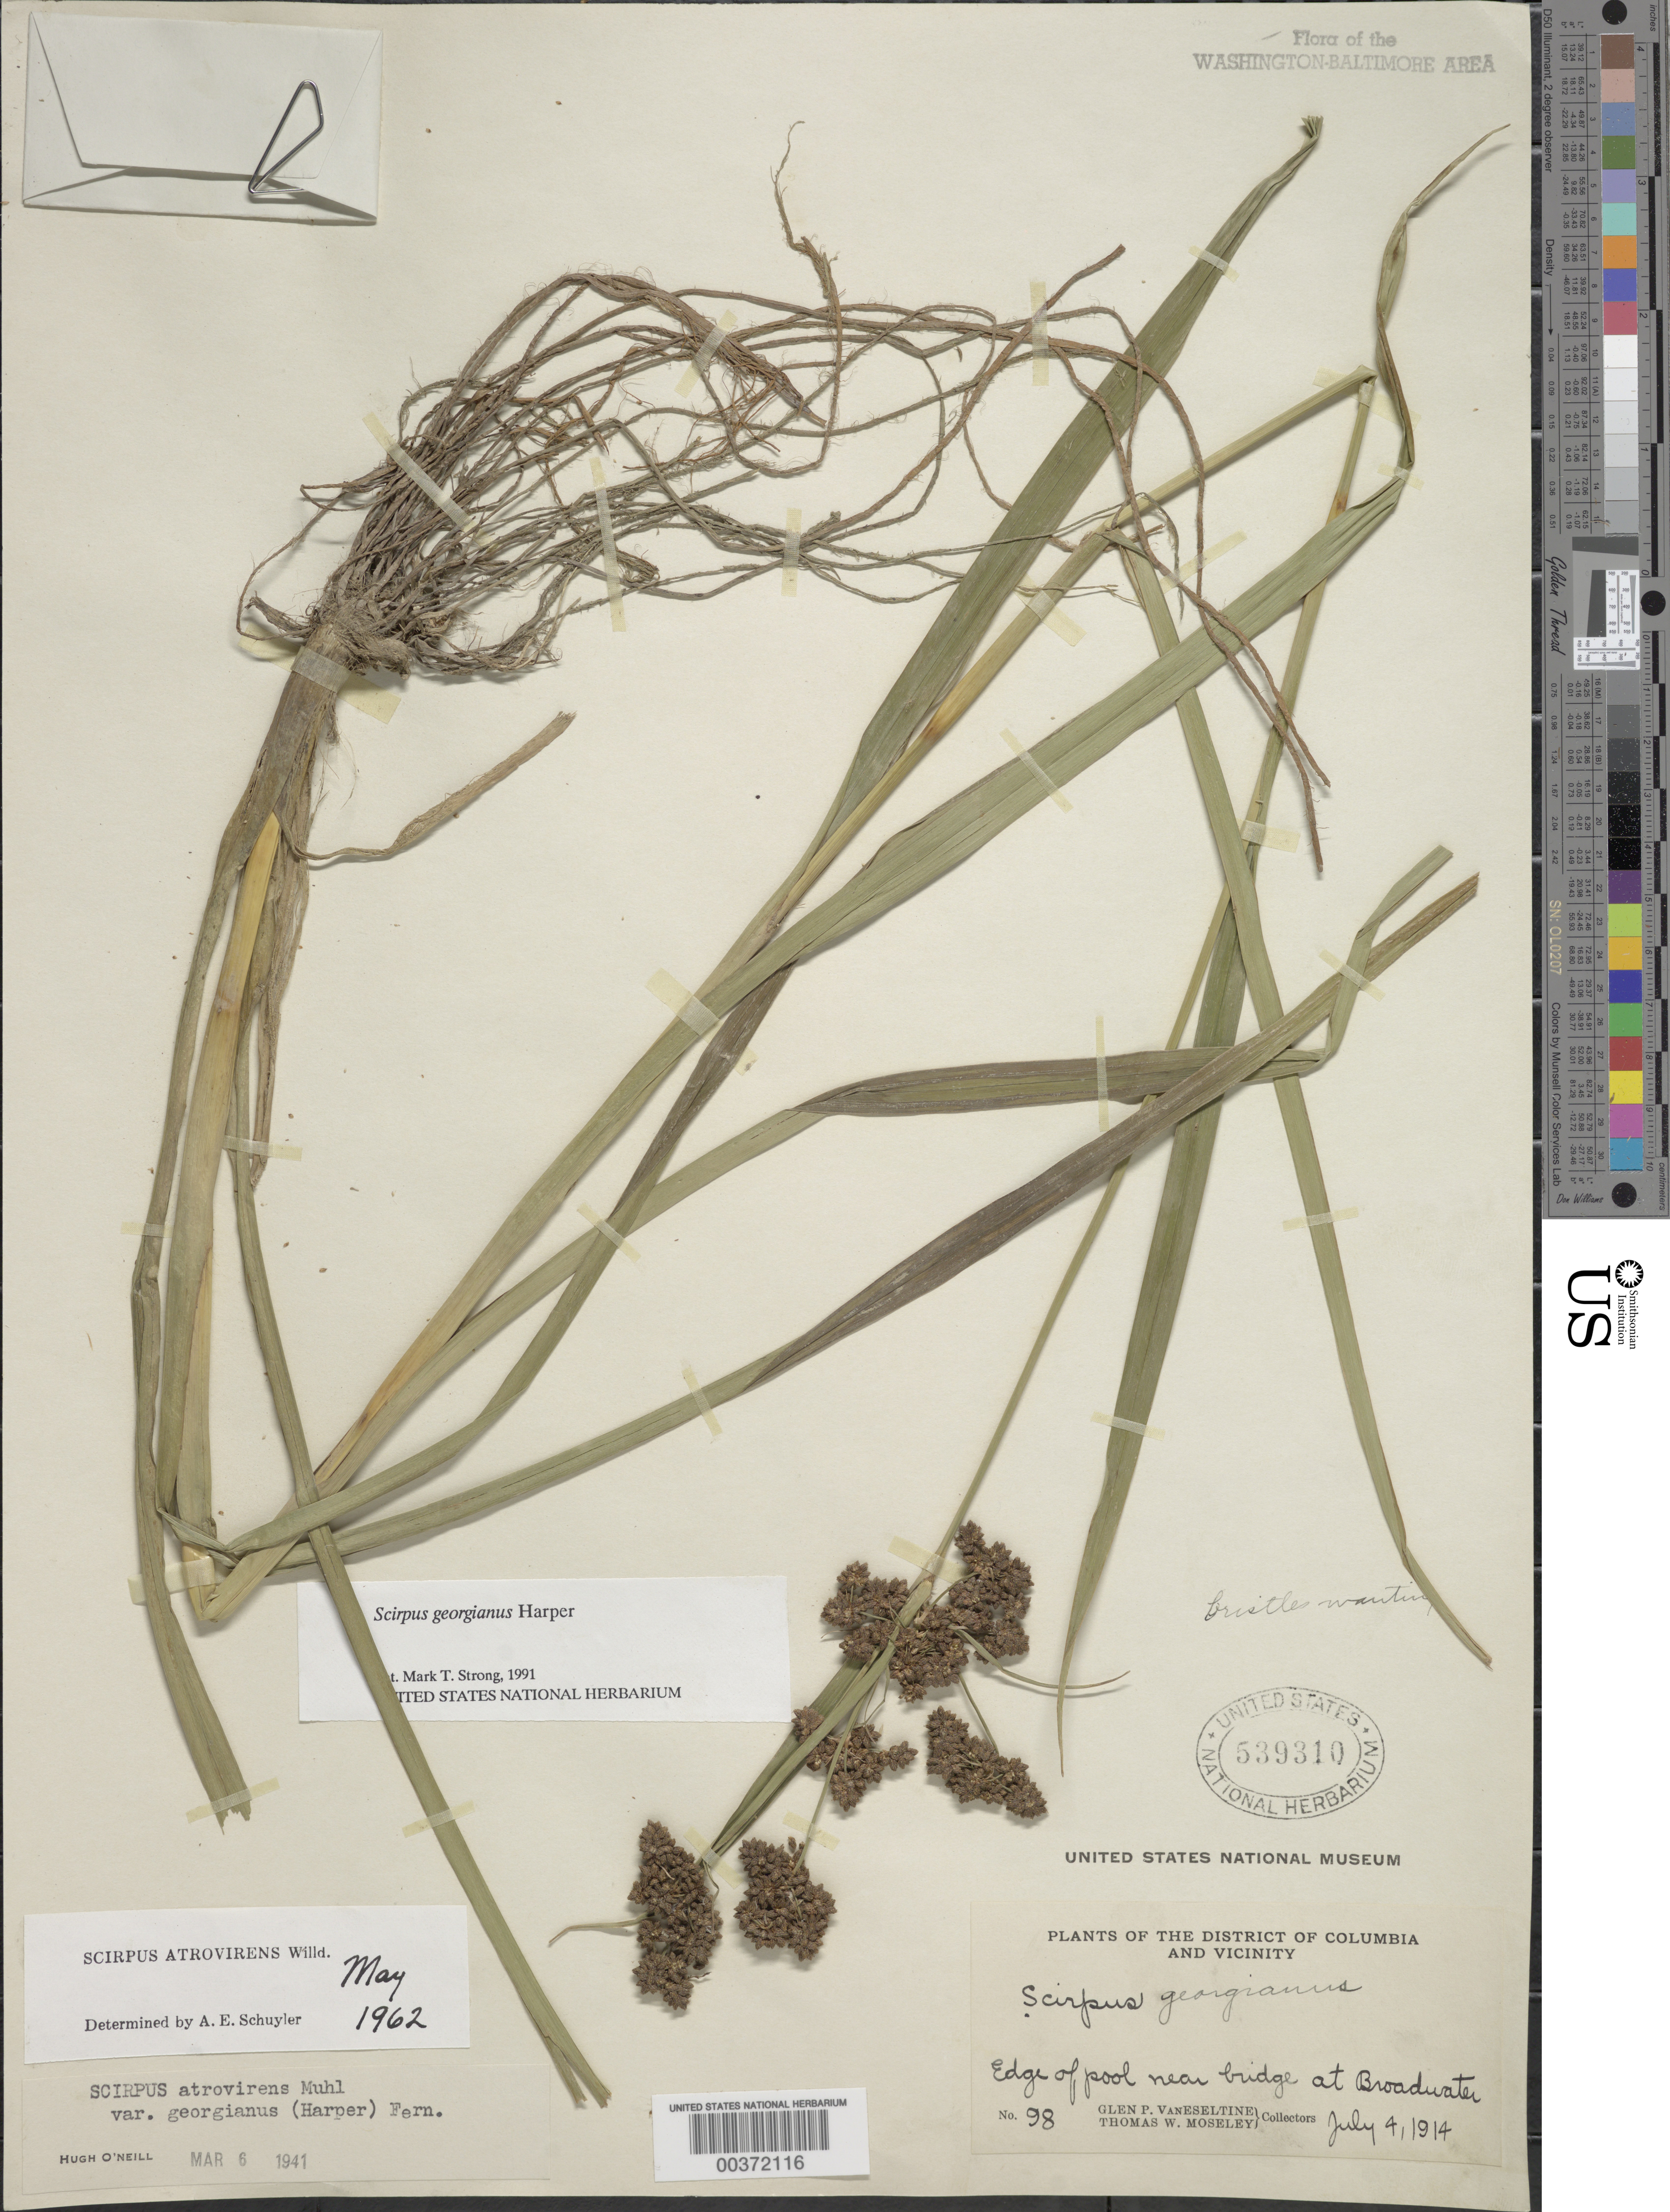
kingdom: Plantae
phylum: Tracheophyta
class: Liliopsida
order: Poales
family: Cyperaceae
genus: Scirpus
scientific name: Scirpus atrovirens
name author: Willd.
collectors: G. P. Van Eseltine & T. Moseley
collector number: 98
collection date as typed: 04 Jul 1914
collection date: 1914-07-04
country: United States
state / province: Maryland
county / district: Montgomery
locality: Broadwater C. & O. Canal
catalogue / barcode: US 539310